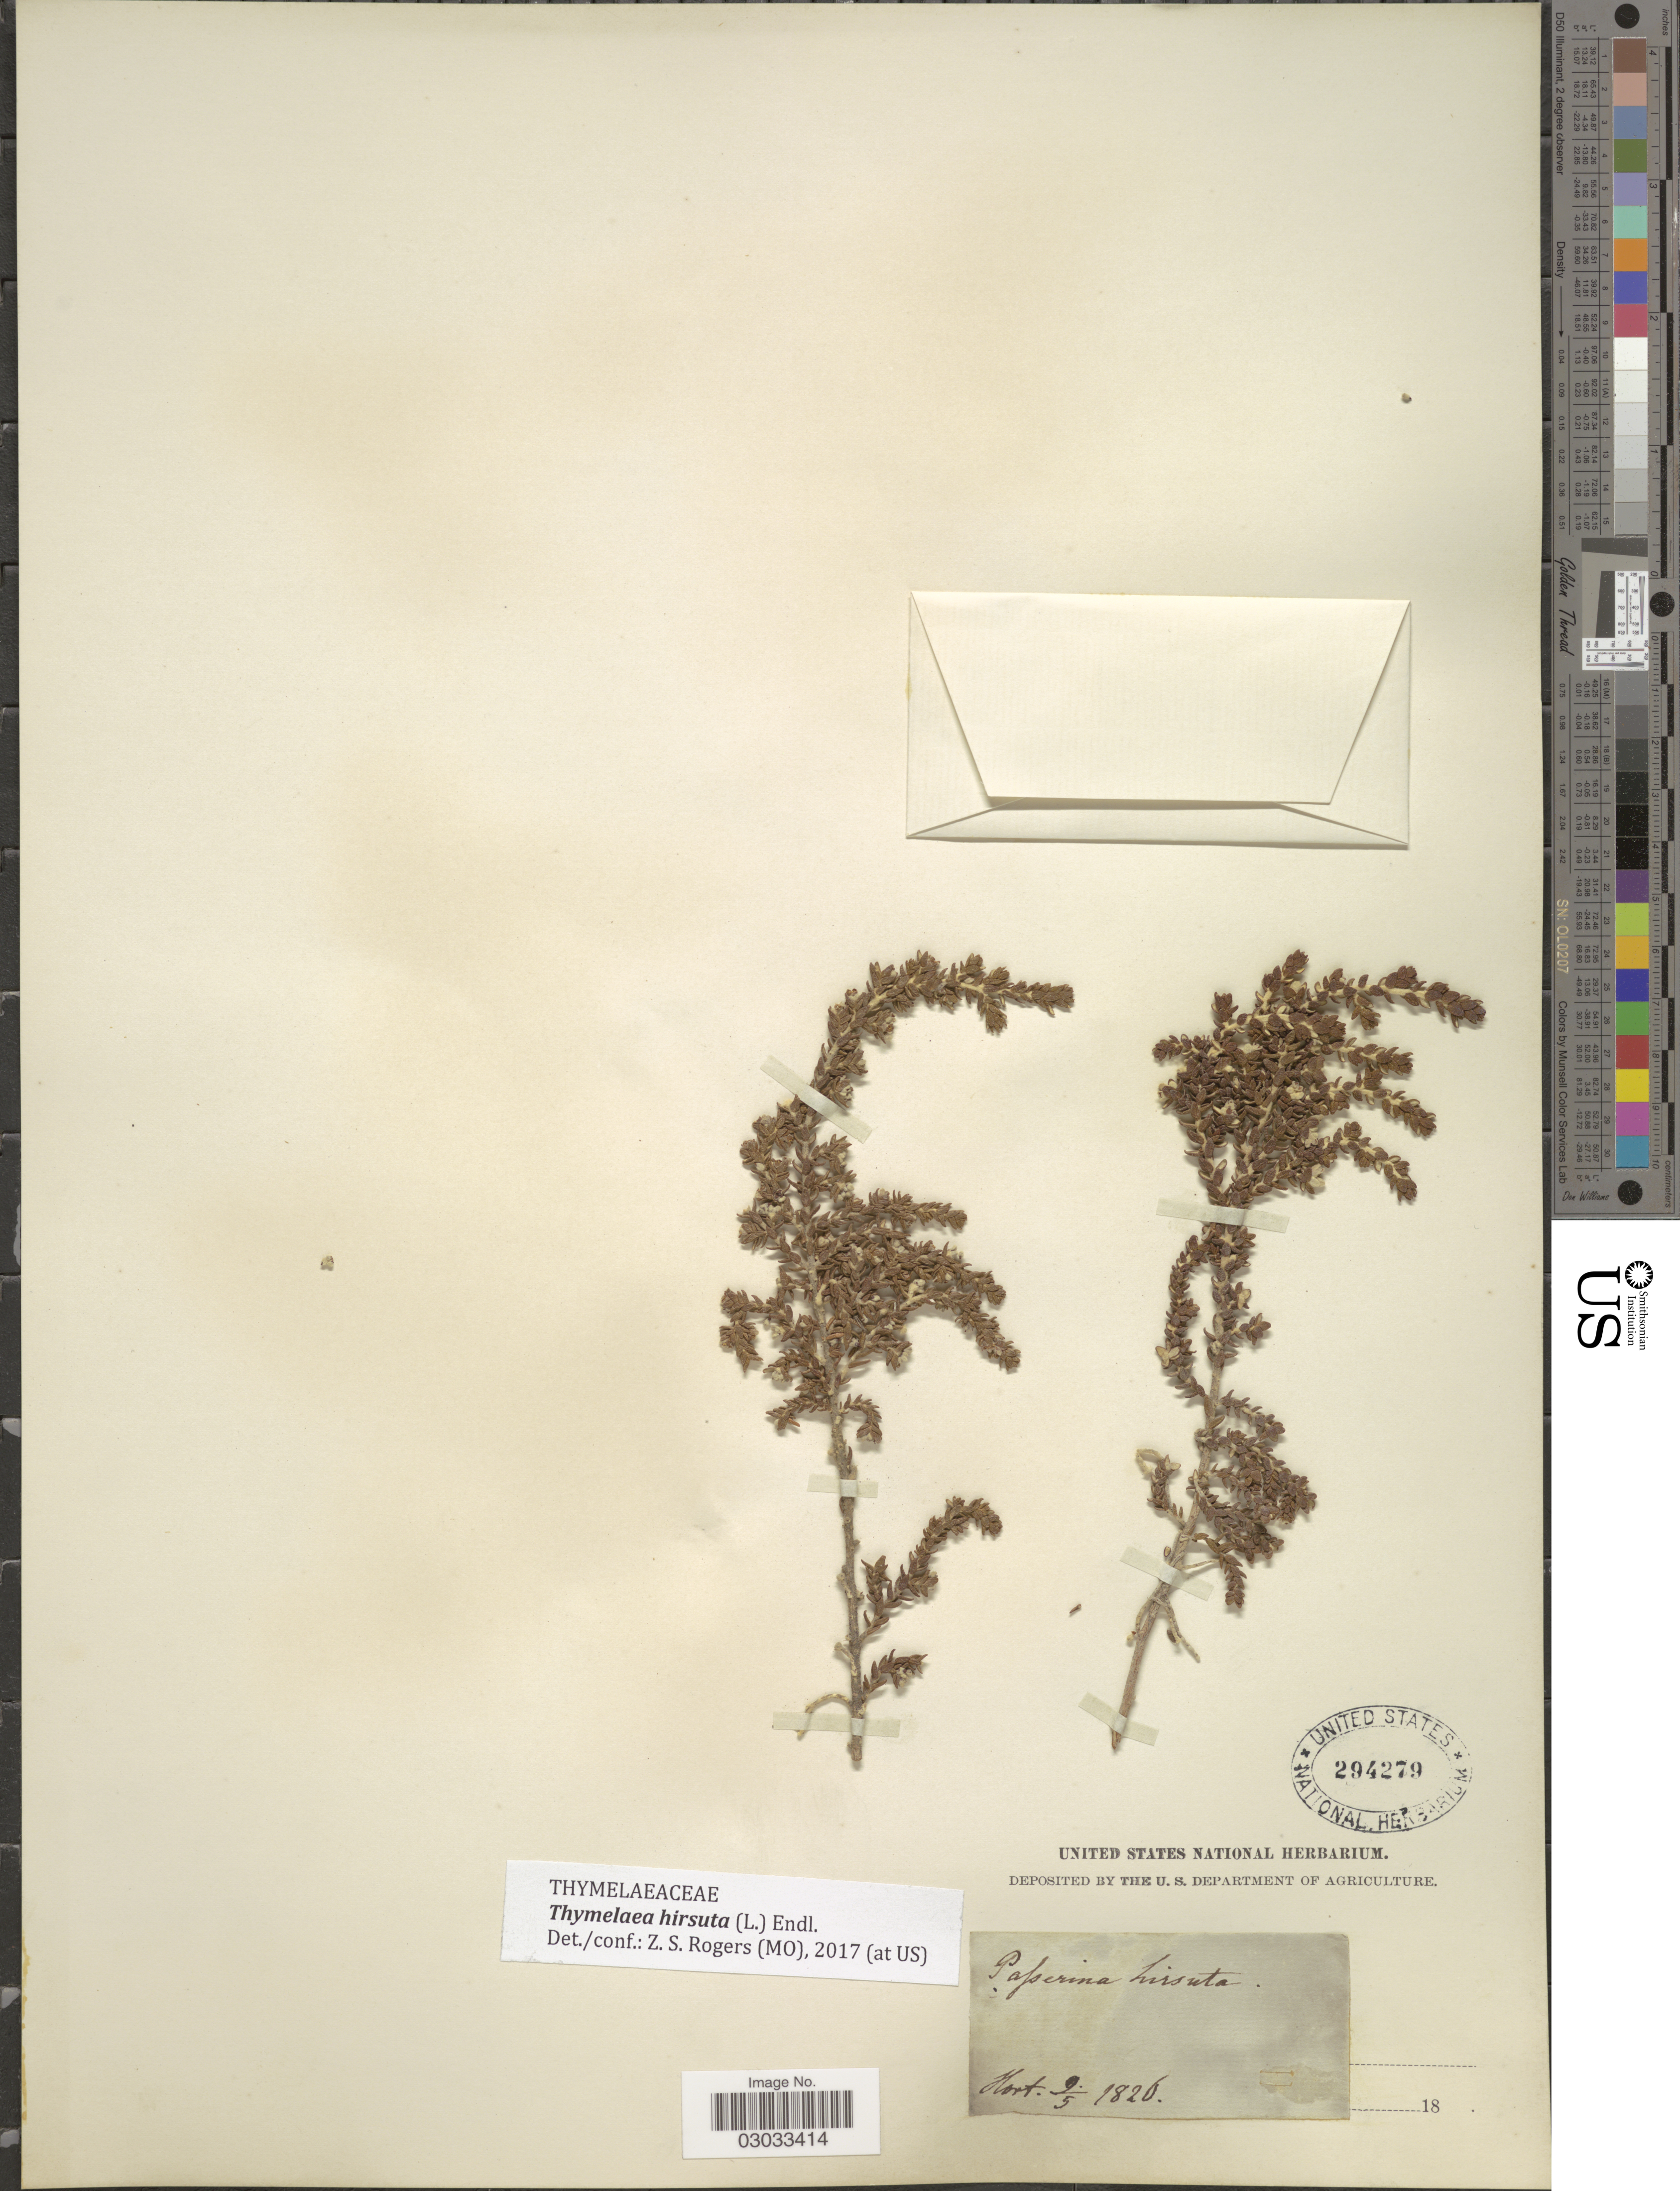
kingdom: Plantae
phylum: Tracheophyta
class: Magnoliopsida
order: Malvales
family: Thymelaeaceae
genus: Thymelaea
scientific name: Thymelaea hirsuta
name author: (L.) Endl.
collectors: ex herb. United States National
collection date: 1826-05-09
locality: Hort.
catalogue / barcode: US 294279